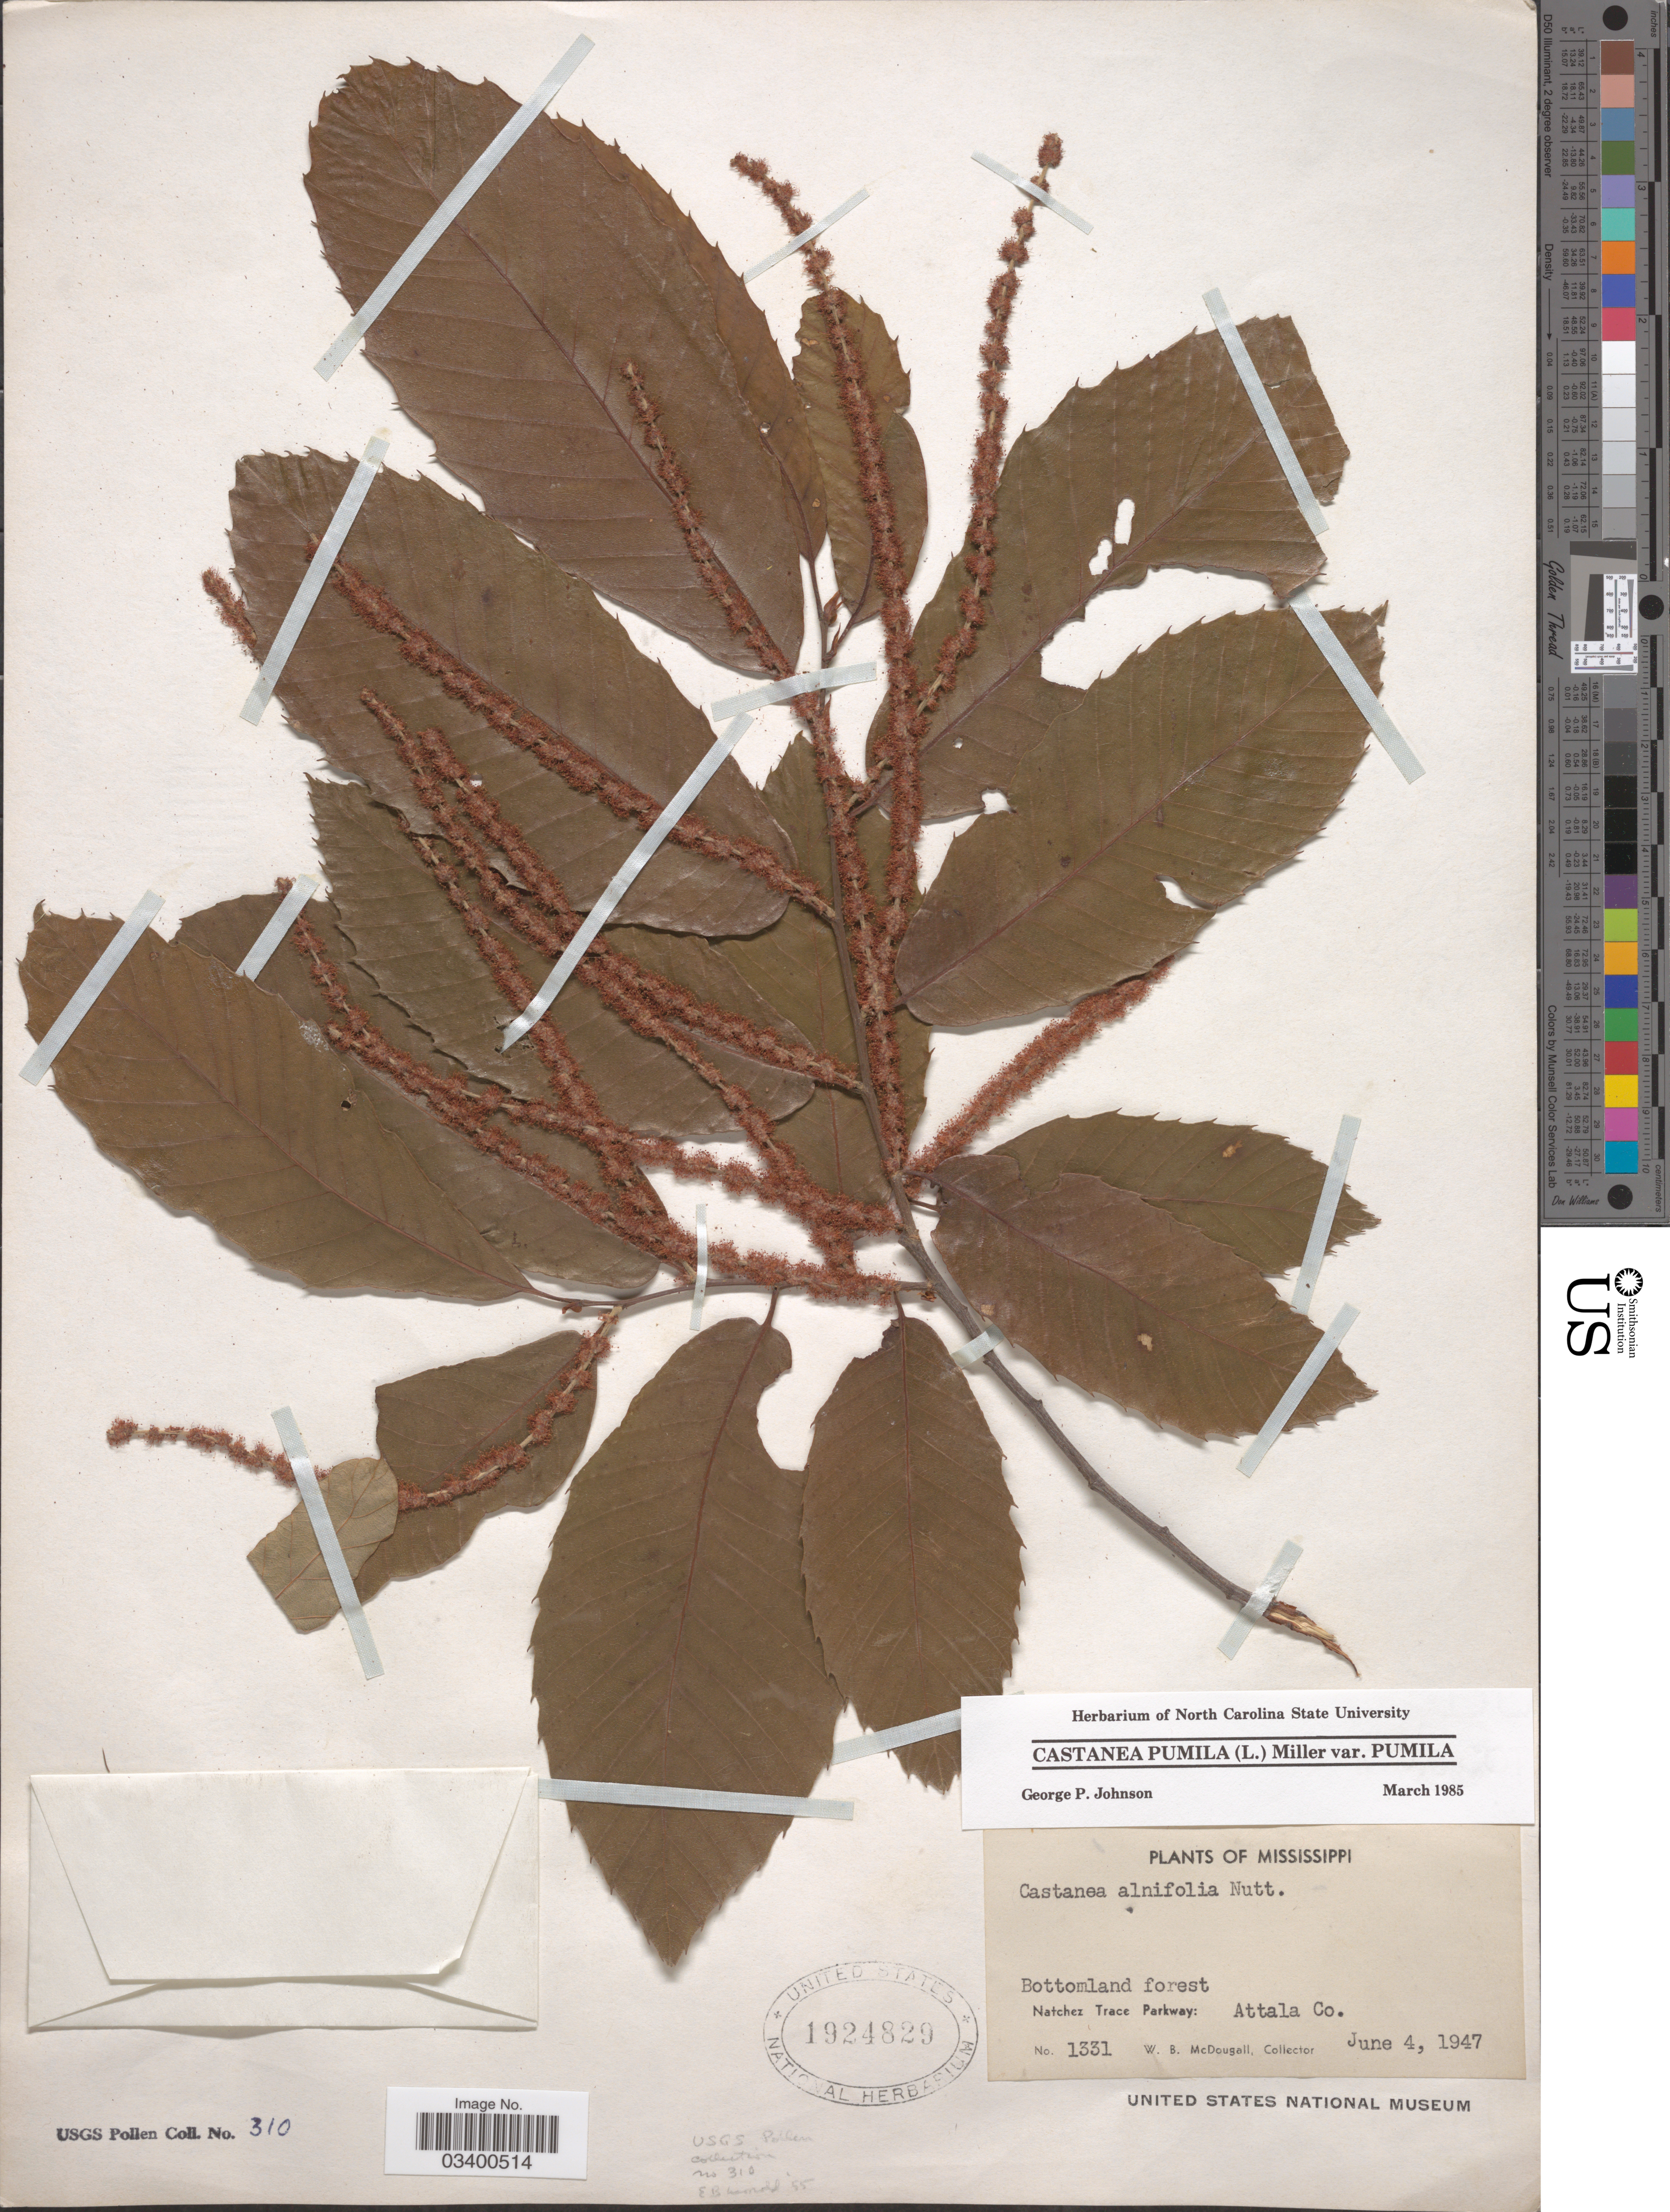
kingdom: Plantae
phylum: Tracheophyta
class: Magnoliopsida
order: Fagales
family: Fagaceae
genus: Castanea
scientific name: Castanea pumila var. pumila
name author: (L.) Mill.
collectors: W. B. McDougall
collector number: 1331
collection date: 1947-06-04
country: United States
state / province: Mississippi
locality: Natchez Trace Parkway: Attala Co. Bottomland forest.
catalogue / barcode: US 1924829